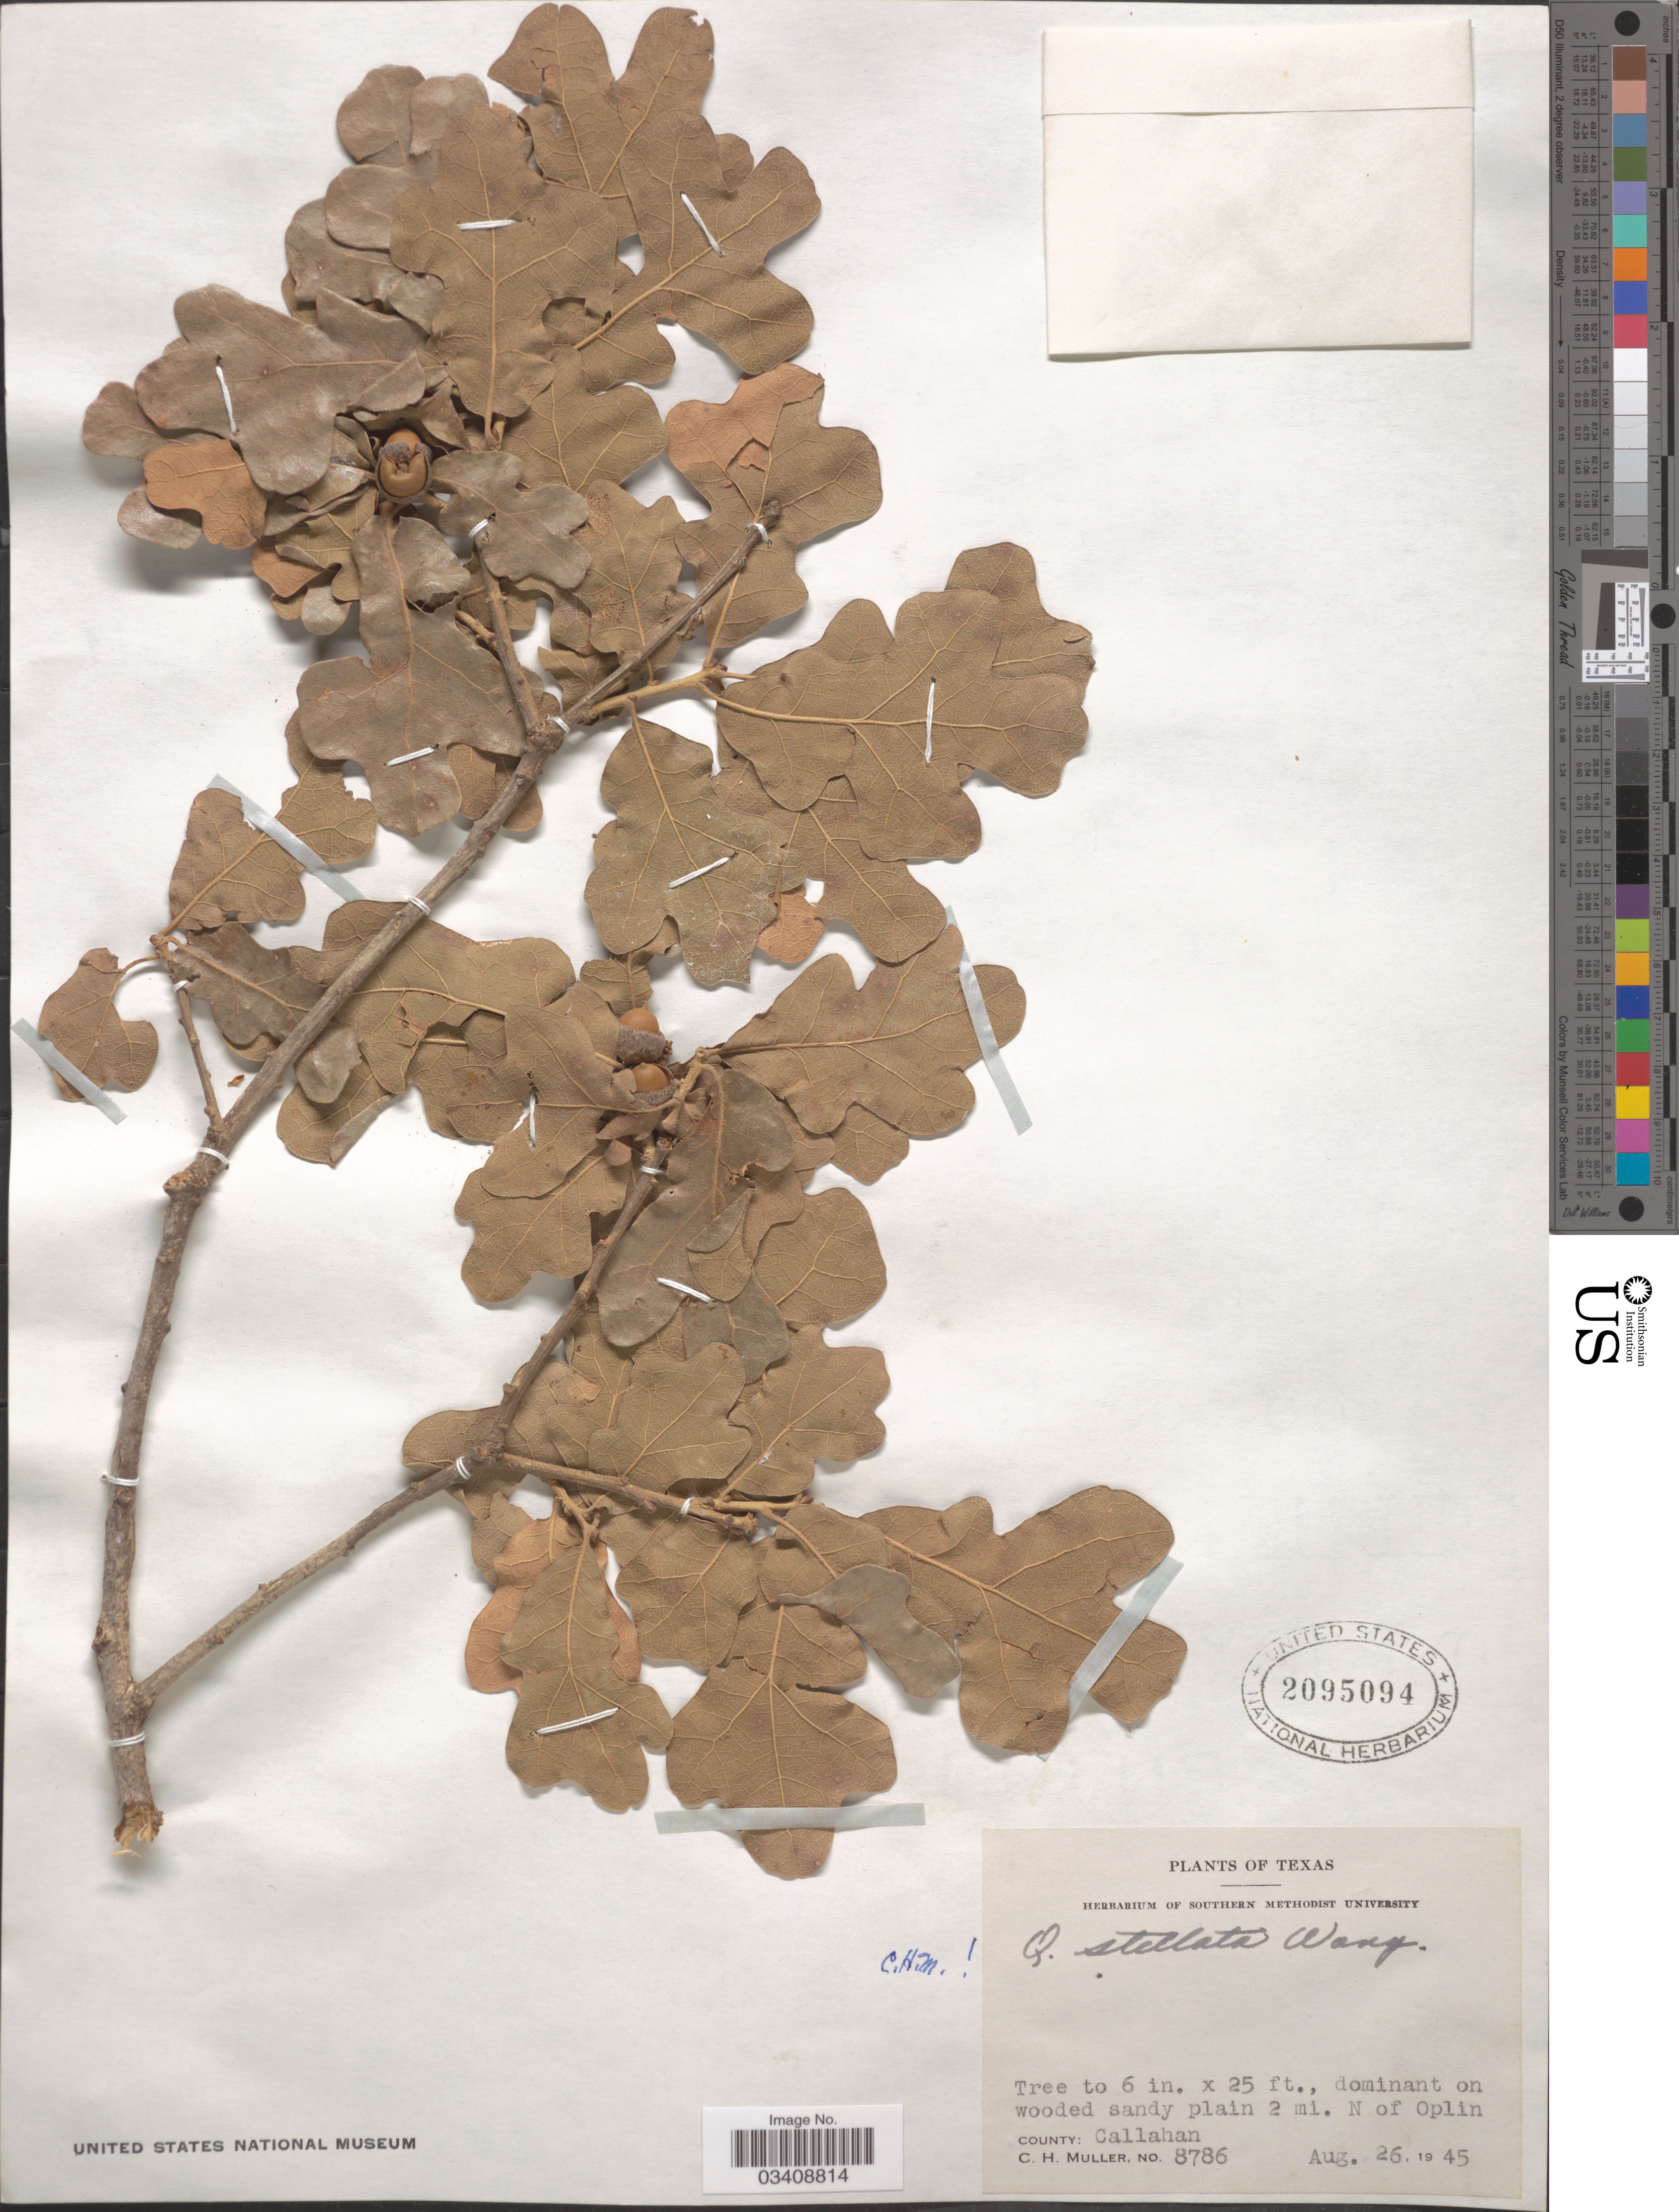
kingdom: Plantae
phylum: Tracheophyta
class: Magnoliopsida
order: Fagales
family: Fagaceae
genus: Quercus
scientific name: Quercus stellata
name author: Wangenh.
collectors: C. H. Mueller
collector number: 8786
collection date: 1945-08-26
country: United States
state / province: Texas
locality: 2 mi. N of Oplin.County: Callahan.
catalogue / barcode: US 2095094